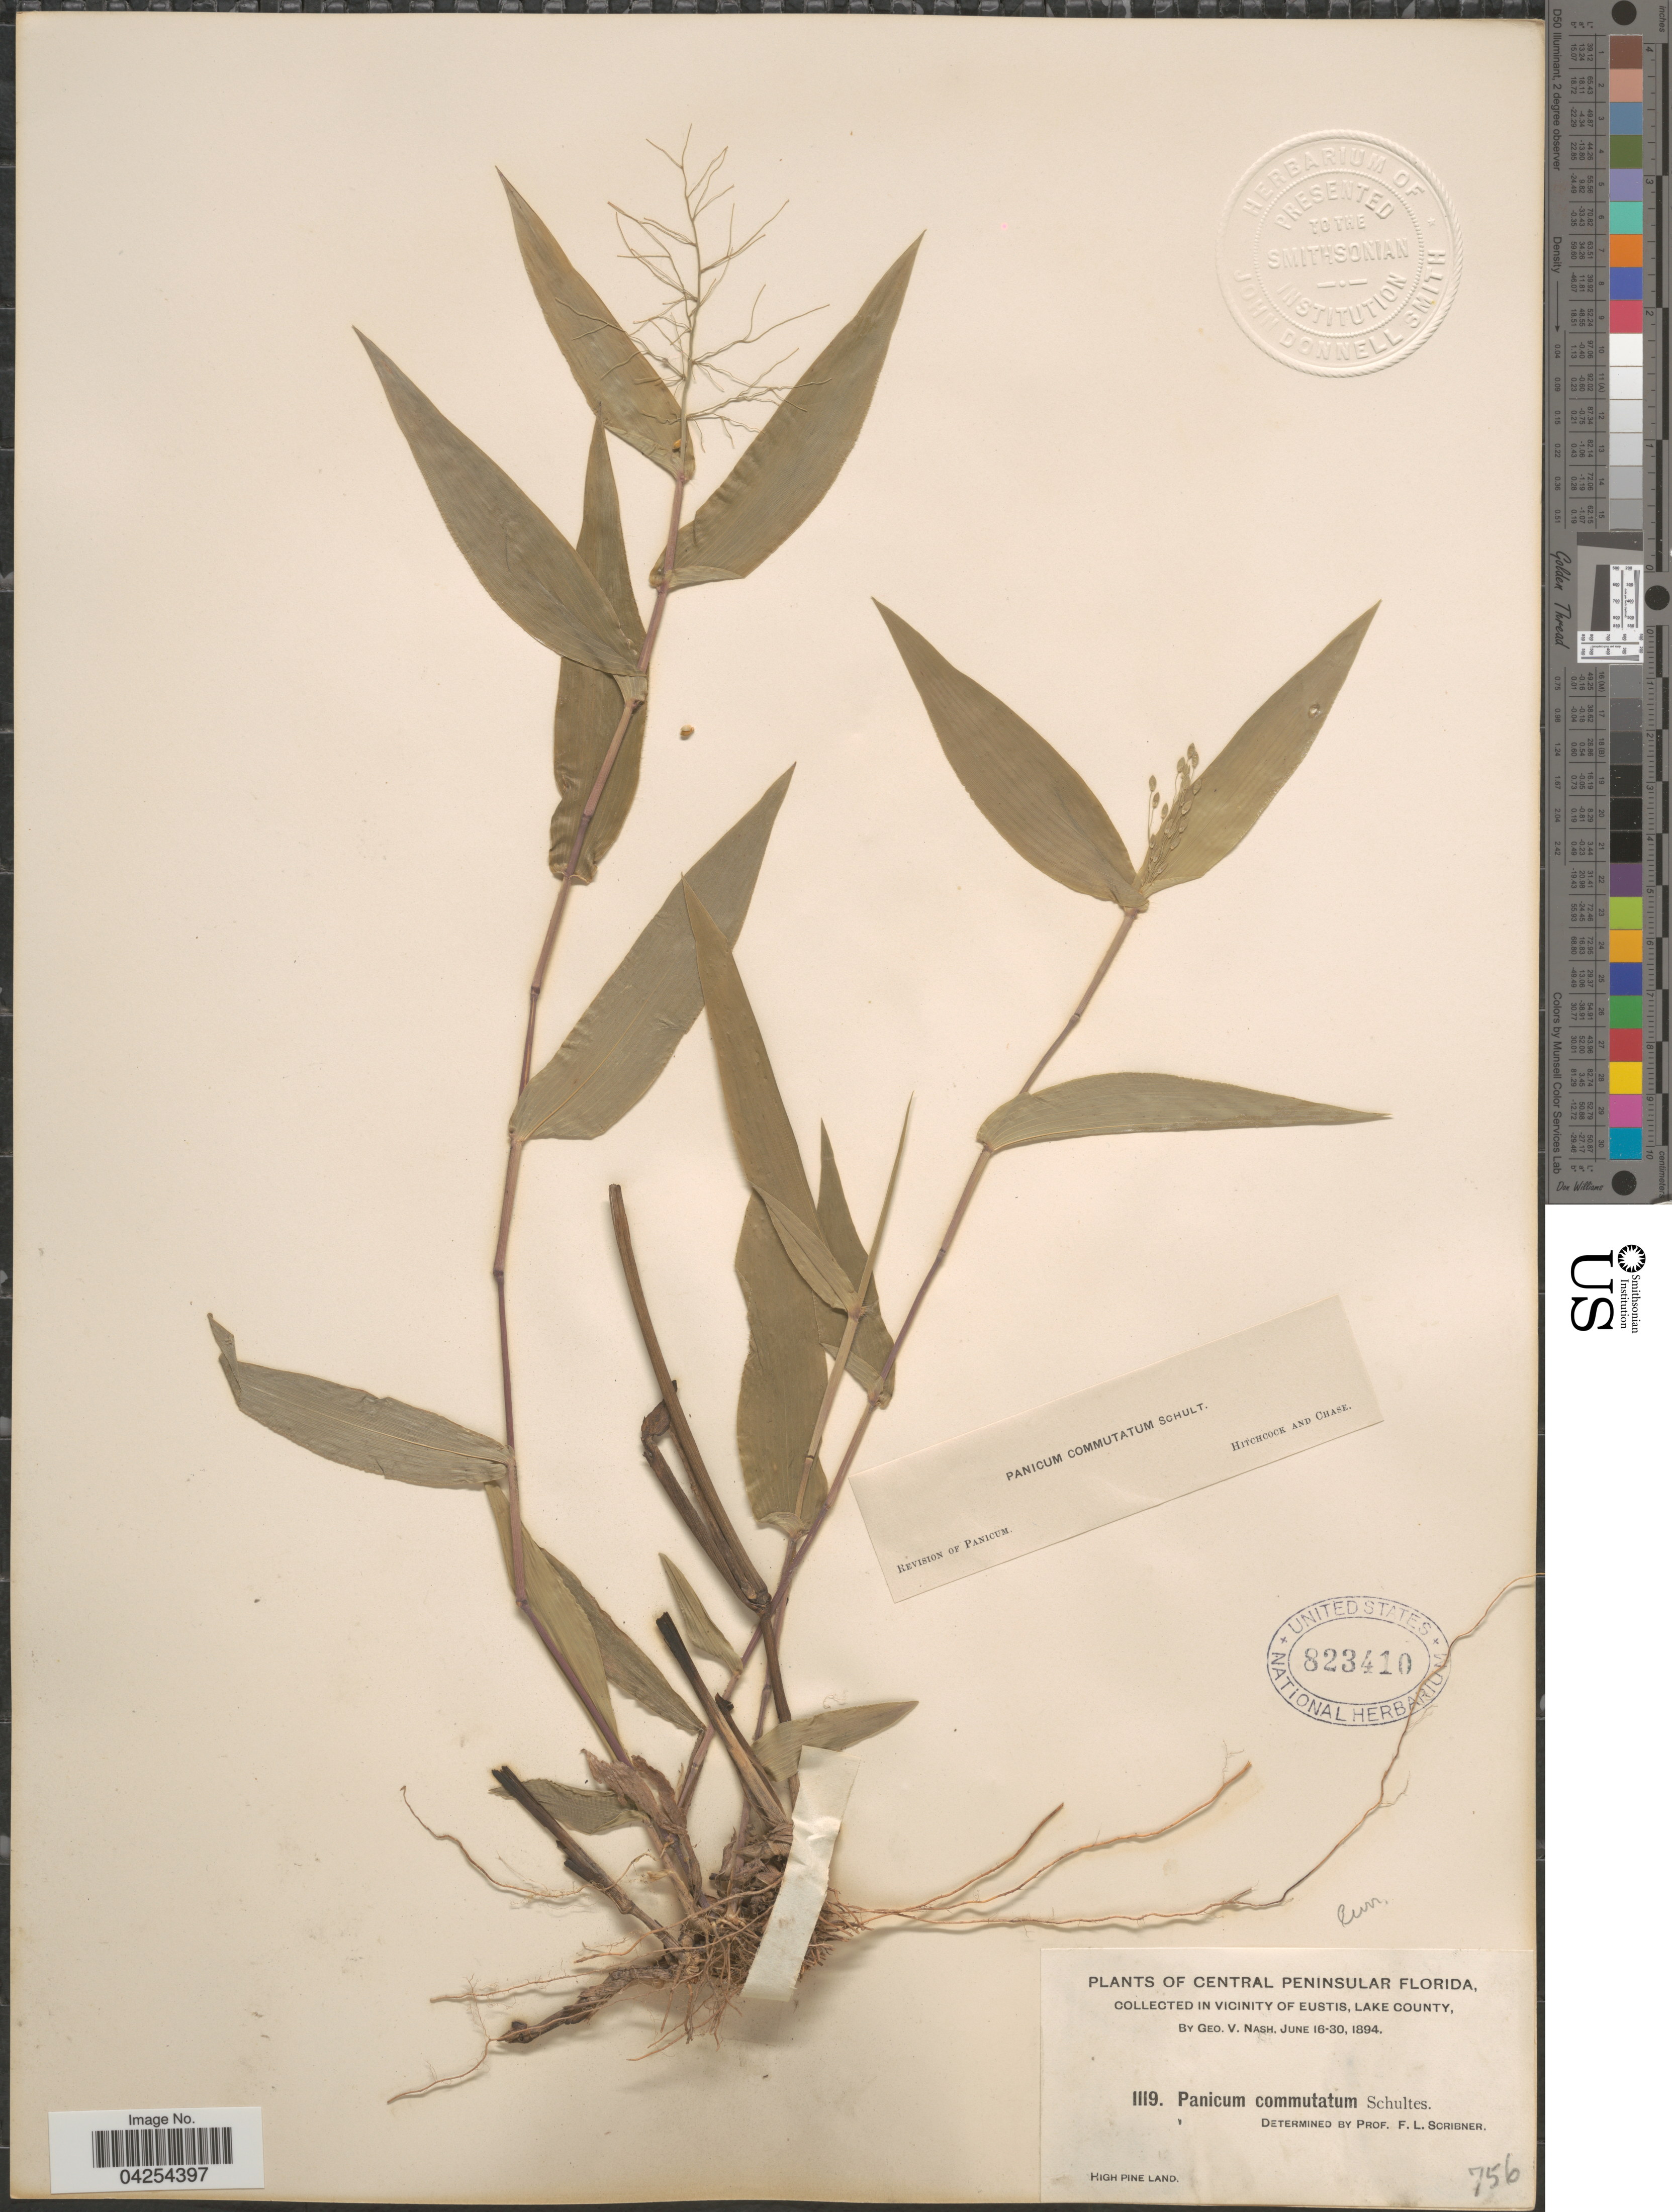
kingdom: Plantae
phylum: Tracheophyta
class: Liliopsida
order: Poales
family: Poaceae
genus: Dichanthelium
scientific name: Dichanthelium commutatum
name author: (Schult.) Gould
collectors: G. V. Nash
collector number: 1119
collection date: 1894-06-16/1894-06-30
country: United States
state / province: Florida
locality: Central Peninsular Florida. In Vicinity Of Eustis, Lake County.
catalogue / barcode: US 823410